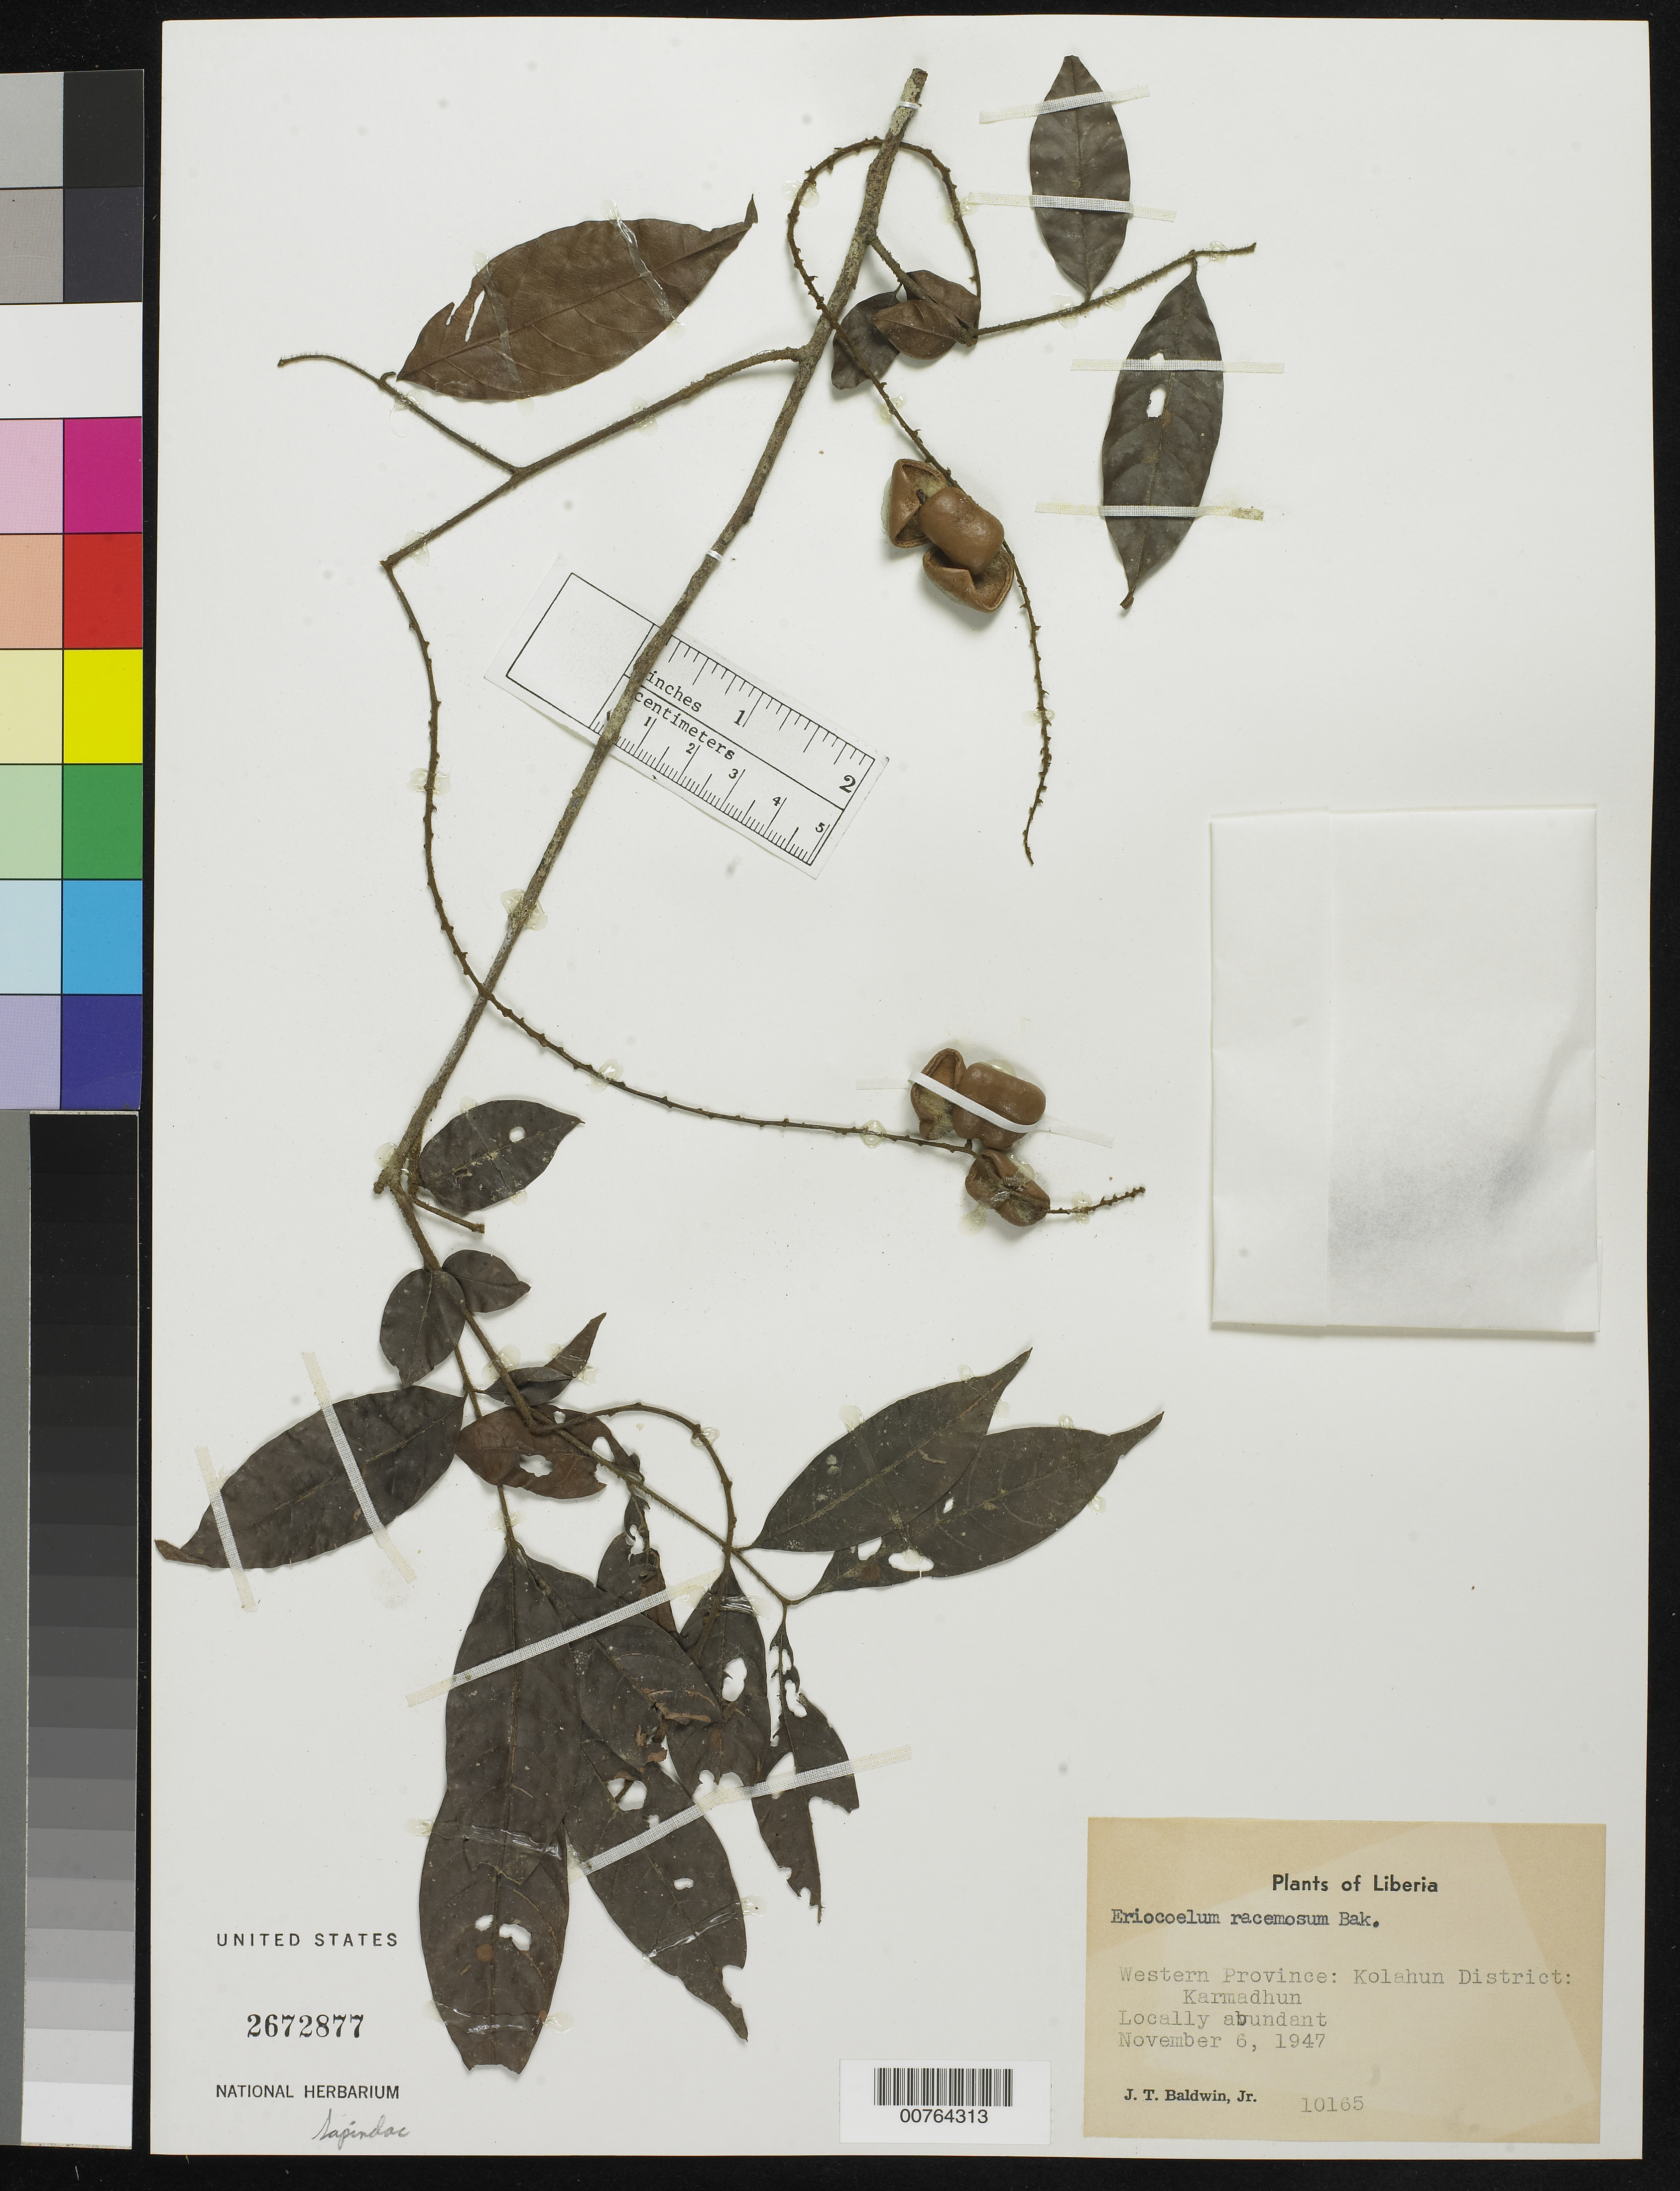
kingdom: Plantae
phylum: Tracheophyta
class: Magnoliopsida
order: Sapindales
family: Sapindaceae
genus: Eriocoelum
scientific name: Eriocoelum racemosum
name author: Baker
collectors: J. T. Baldwin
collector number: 10165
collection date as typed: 06 Nov 1947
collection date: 1947-11-06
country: Liberia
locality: Western Province: Kolahun District: Karmadhun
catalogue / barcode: US 2672877